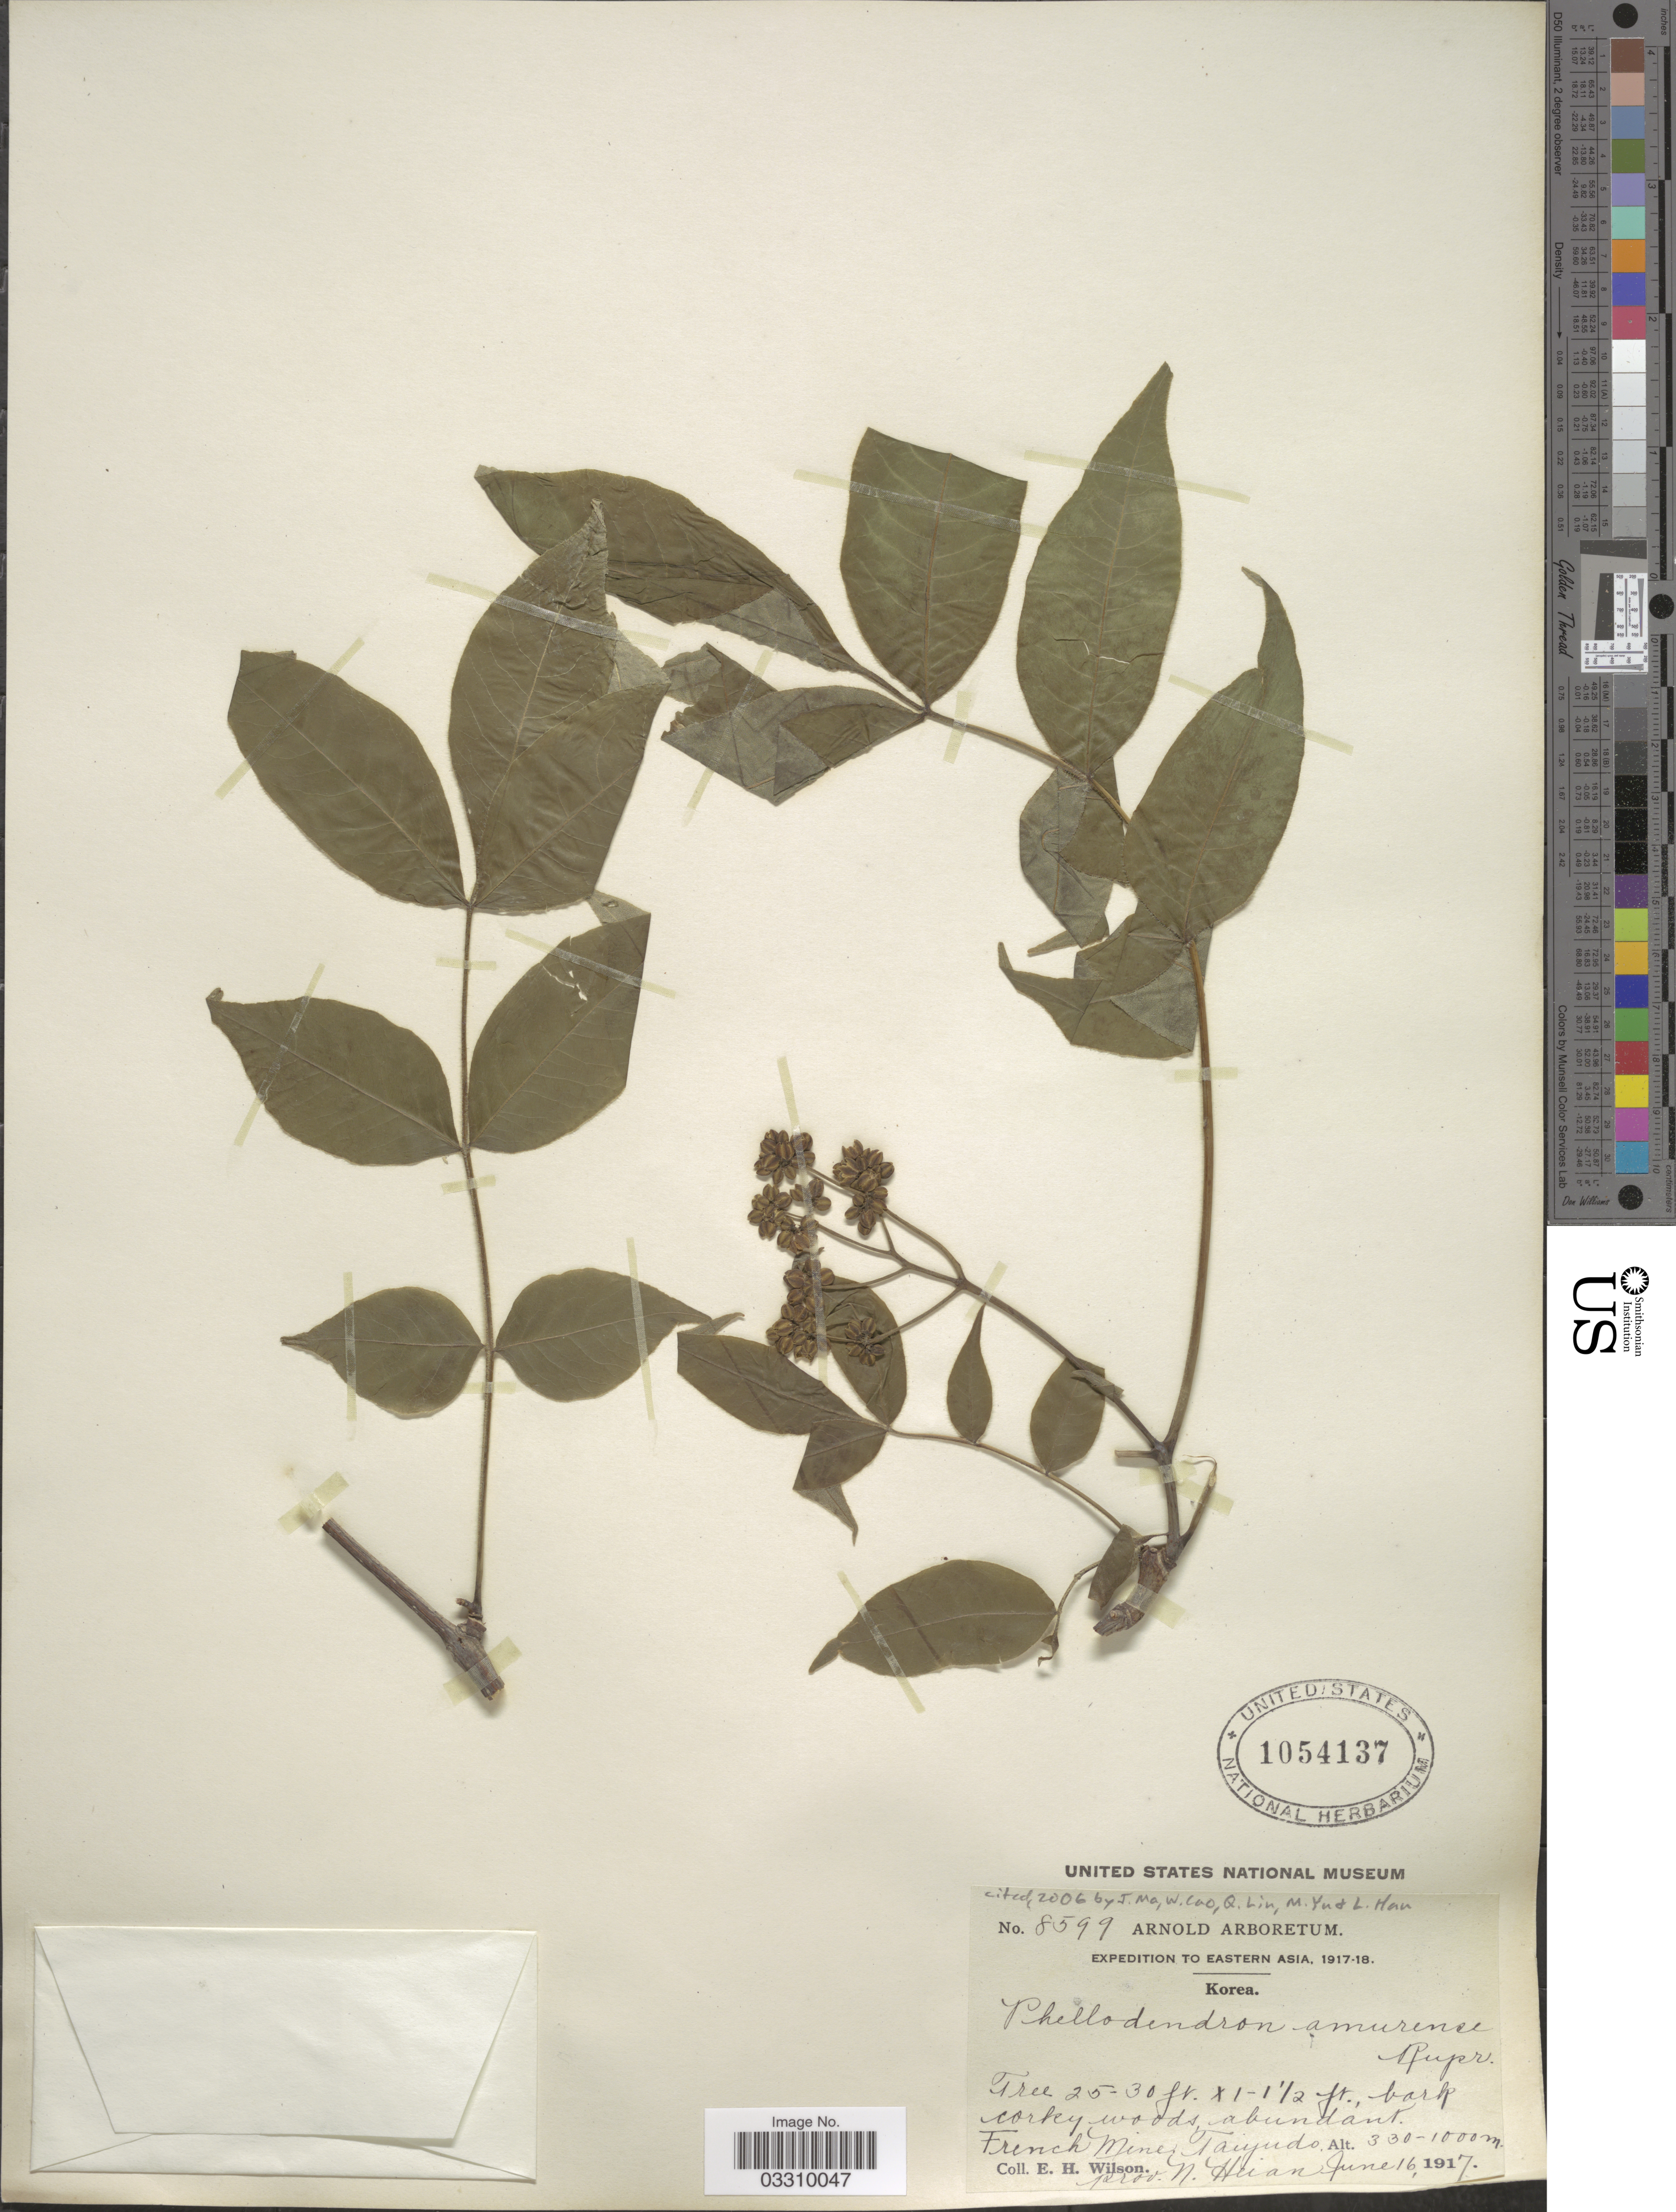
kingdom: Plantae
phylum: Tracheophyta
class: Magnoliopsida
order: Sapindales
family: Rutaceae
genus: Phellodendron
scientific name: Phellodendron amurense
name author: Rupr.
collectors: E. Wilson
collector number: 8599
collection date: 1917-06-16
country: North Korea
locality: Eastern Asia. Korea. French Mine, Taiyudo, prov. N. Heian.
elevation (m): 330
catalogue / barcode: US 1054137